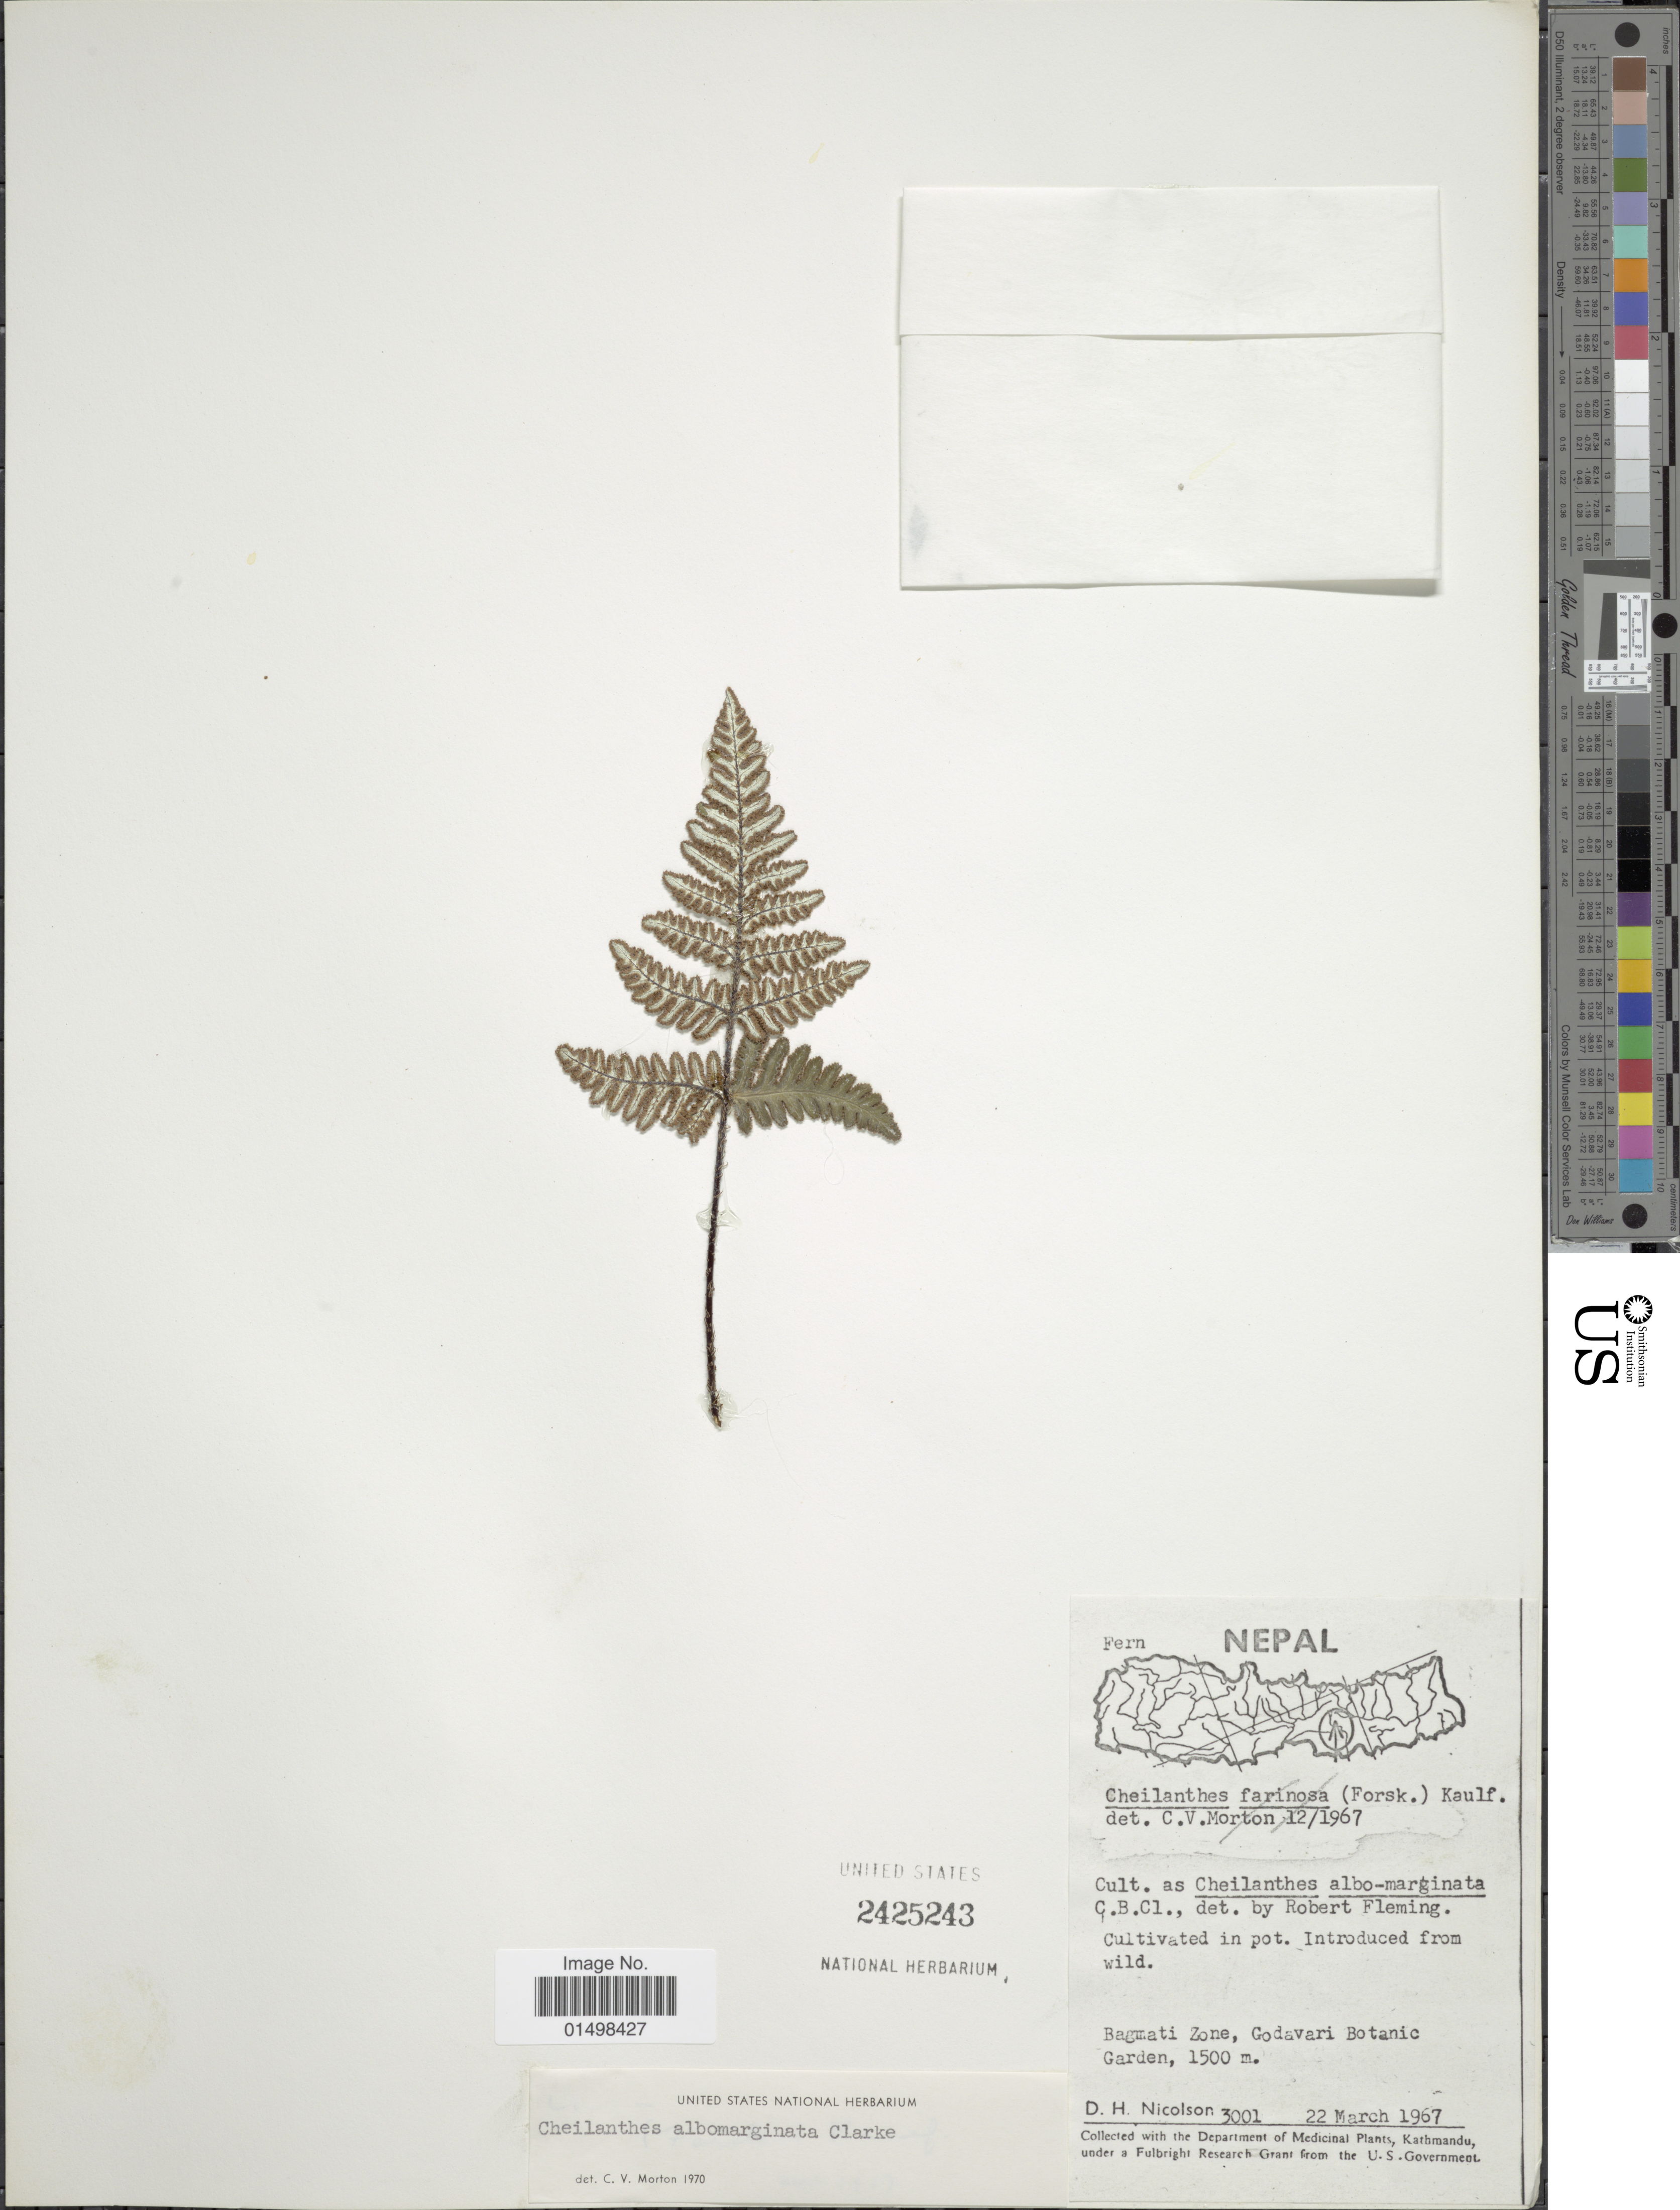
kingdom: Plantae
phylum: Tracheophyta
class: Polypodiopsida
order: Polypodiales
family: Pteridaceae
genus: Aleuritopteris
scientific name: Aleuritopteris albomarginata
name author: (C.B. Clarke) Ching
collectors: D. H. Nicolson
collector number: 3001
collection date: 1967-03-22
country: Nepal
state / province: Bagmati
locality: Fern Nepal, Bagmati Zone, Godavari Botanic Garden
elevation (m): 1500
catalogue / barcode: US 2425243